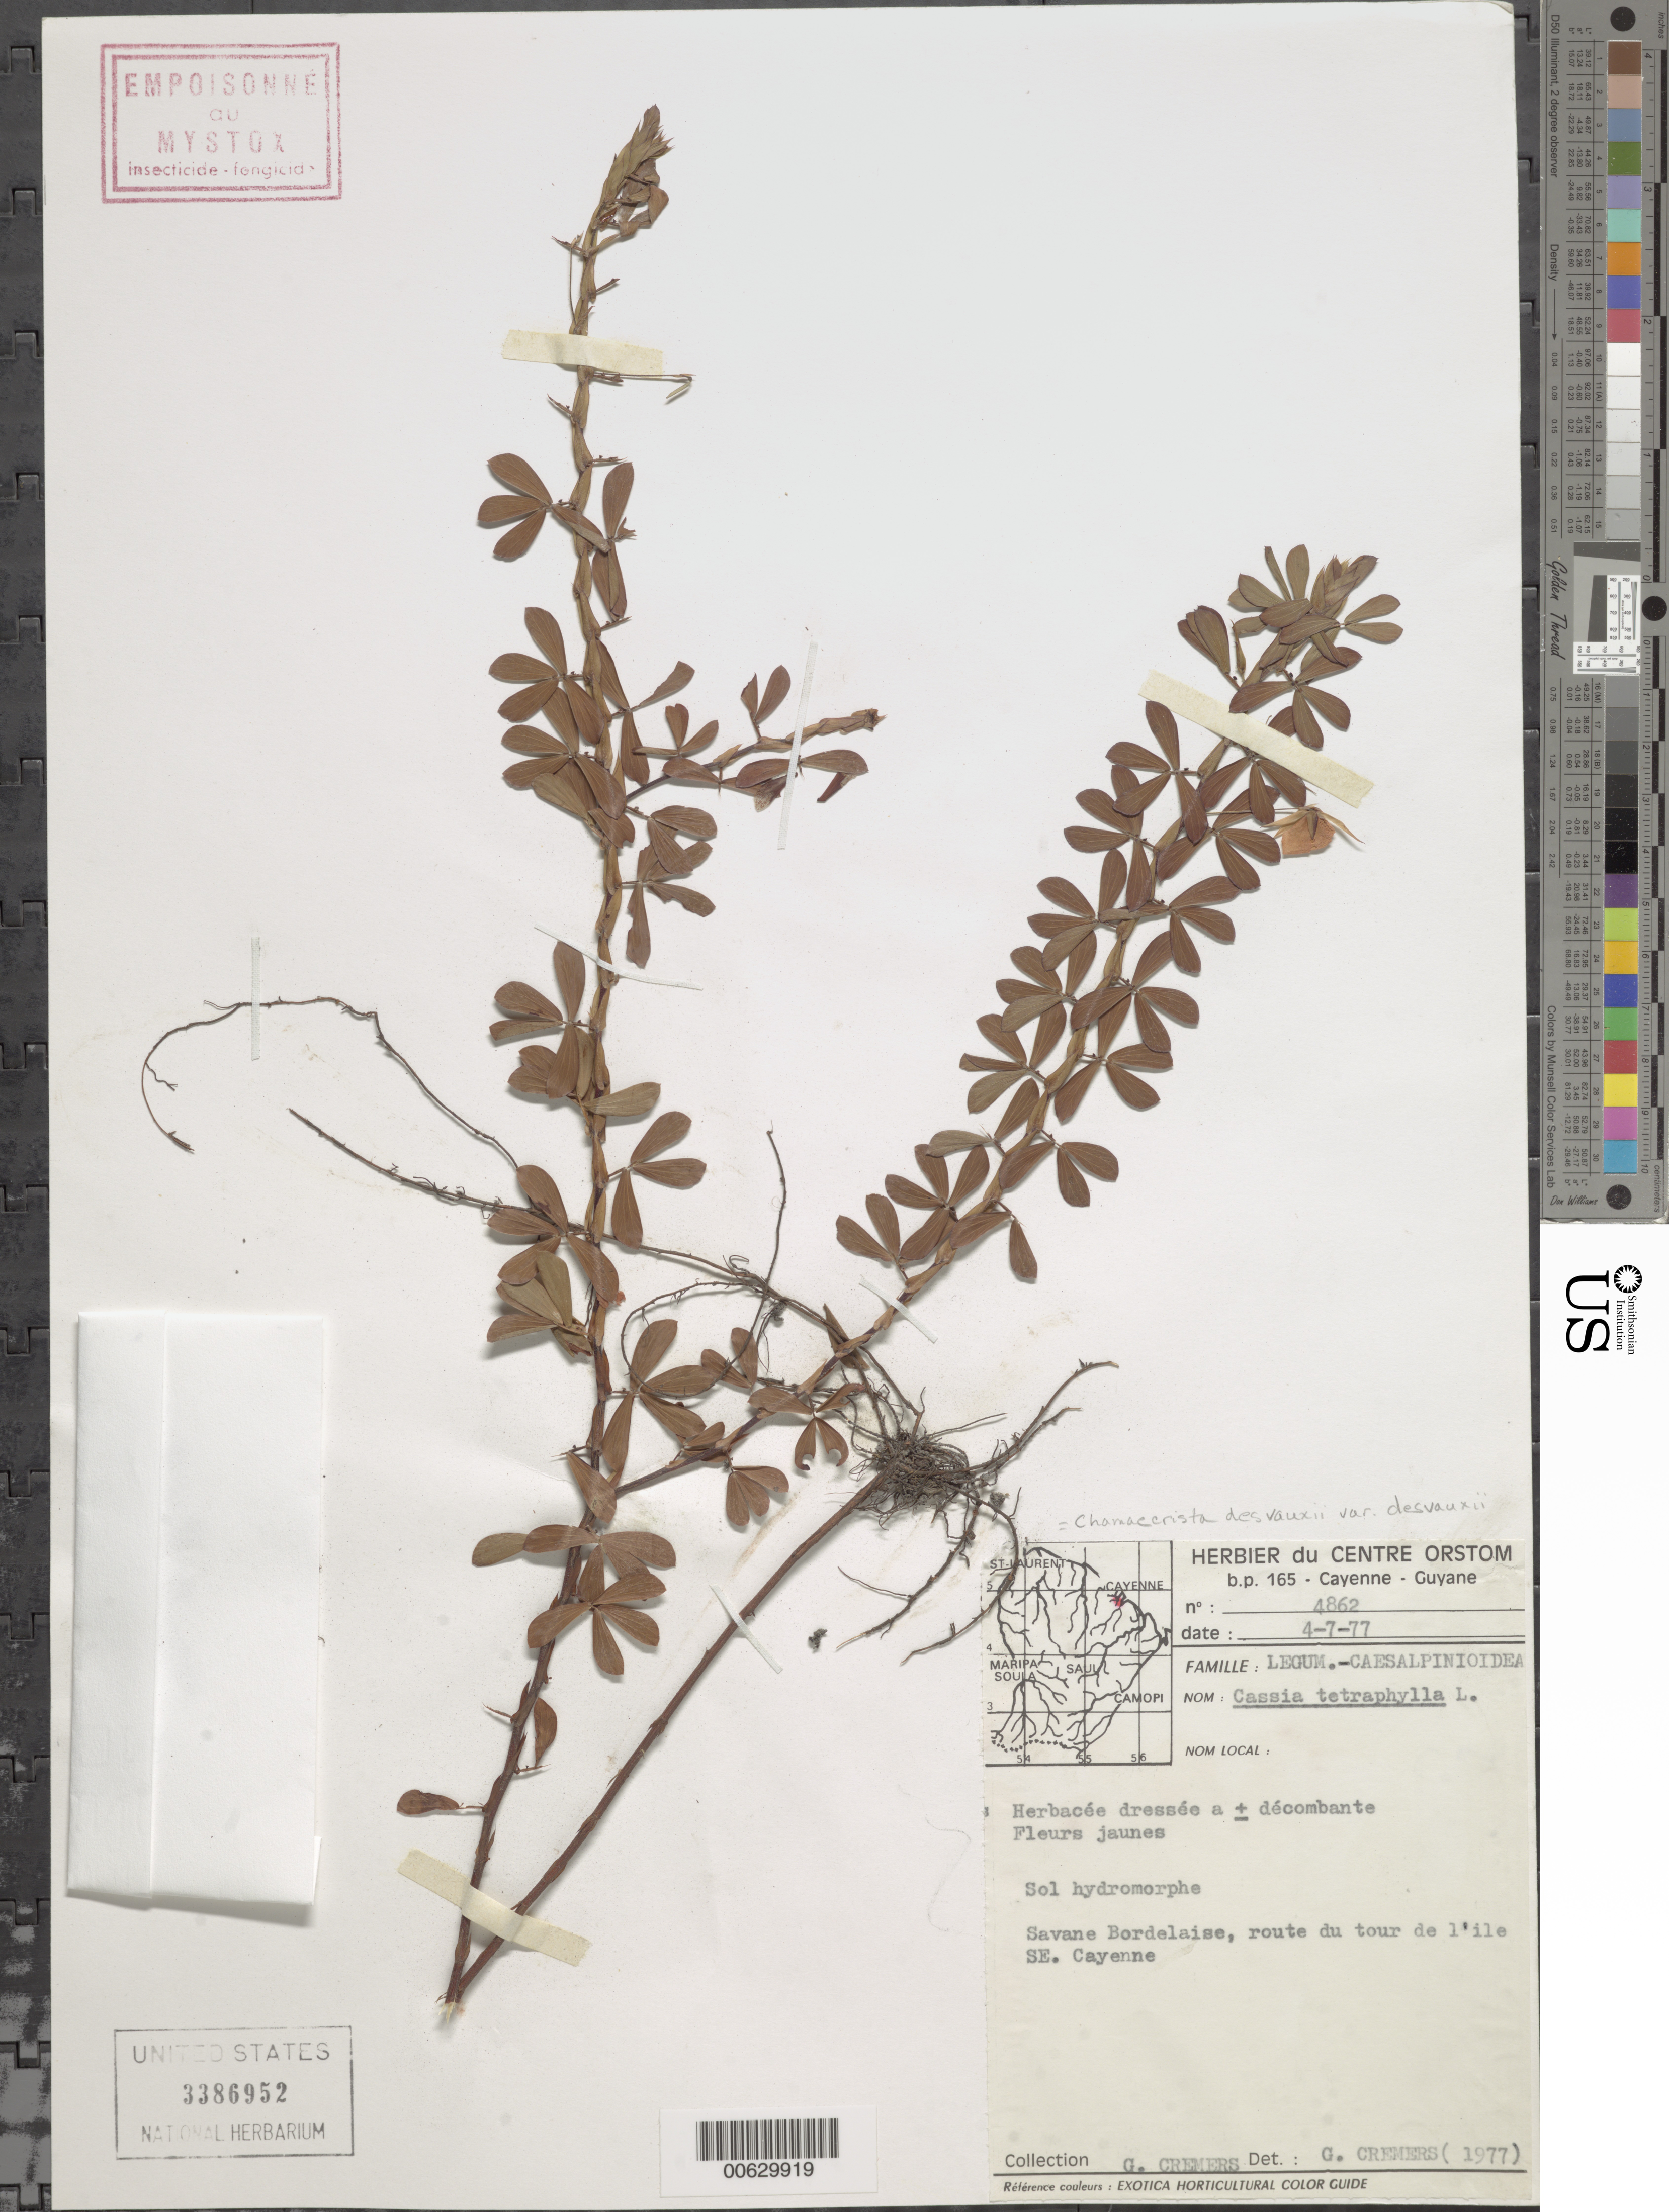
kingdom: Plantae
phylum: Tracheophyta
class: Magnoliopsida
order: Fabales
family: Fabaceae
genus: Chamaecrista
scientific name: Chamaecrista desvauxii var. desvauxii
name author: (Collad.) Killip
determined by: Cremers, Georges A.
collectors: G. Cremers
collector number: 4862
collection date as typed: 4-Jul-77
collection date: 1977-07-04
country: French Guiana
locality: Savane Bordelaise, route du tour d'Ile SE Cayenne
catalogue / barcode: US 3386952